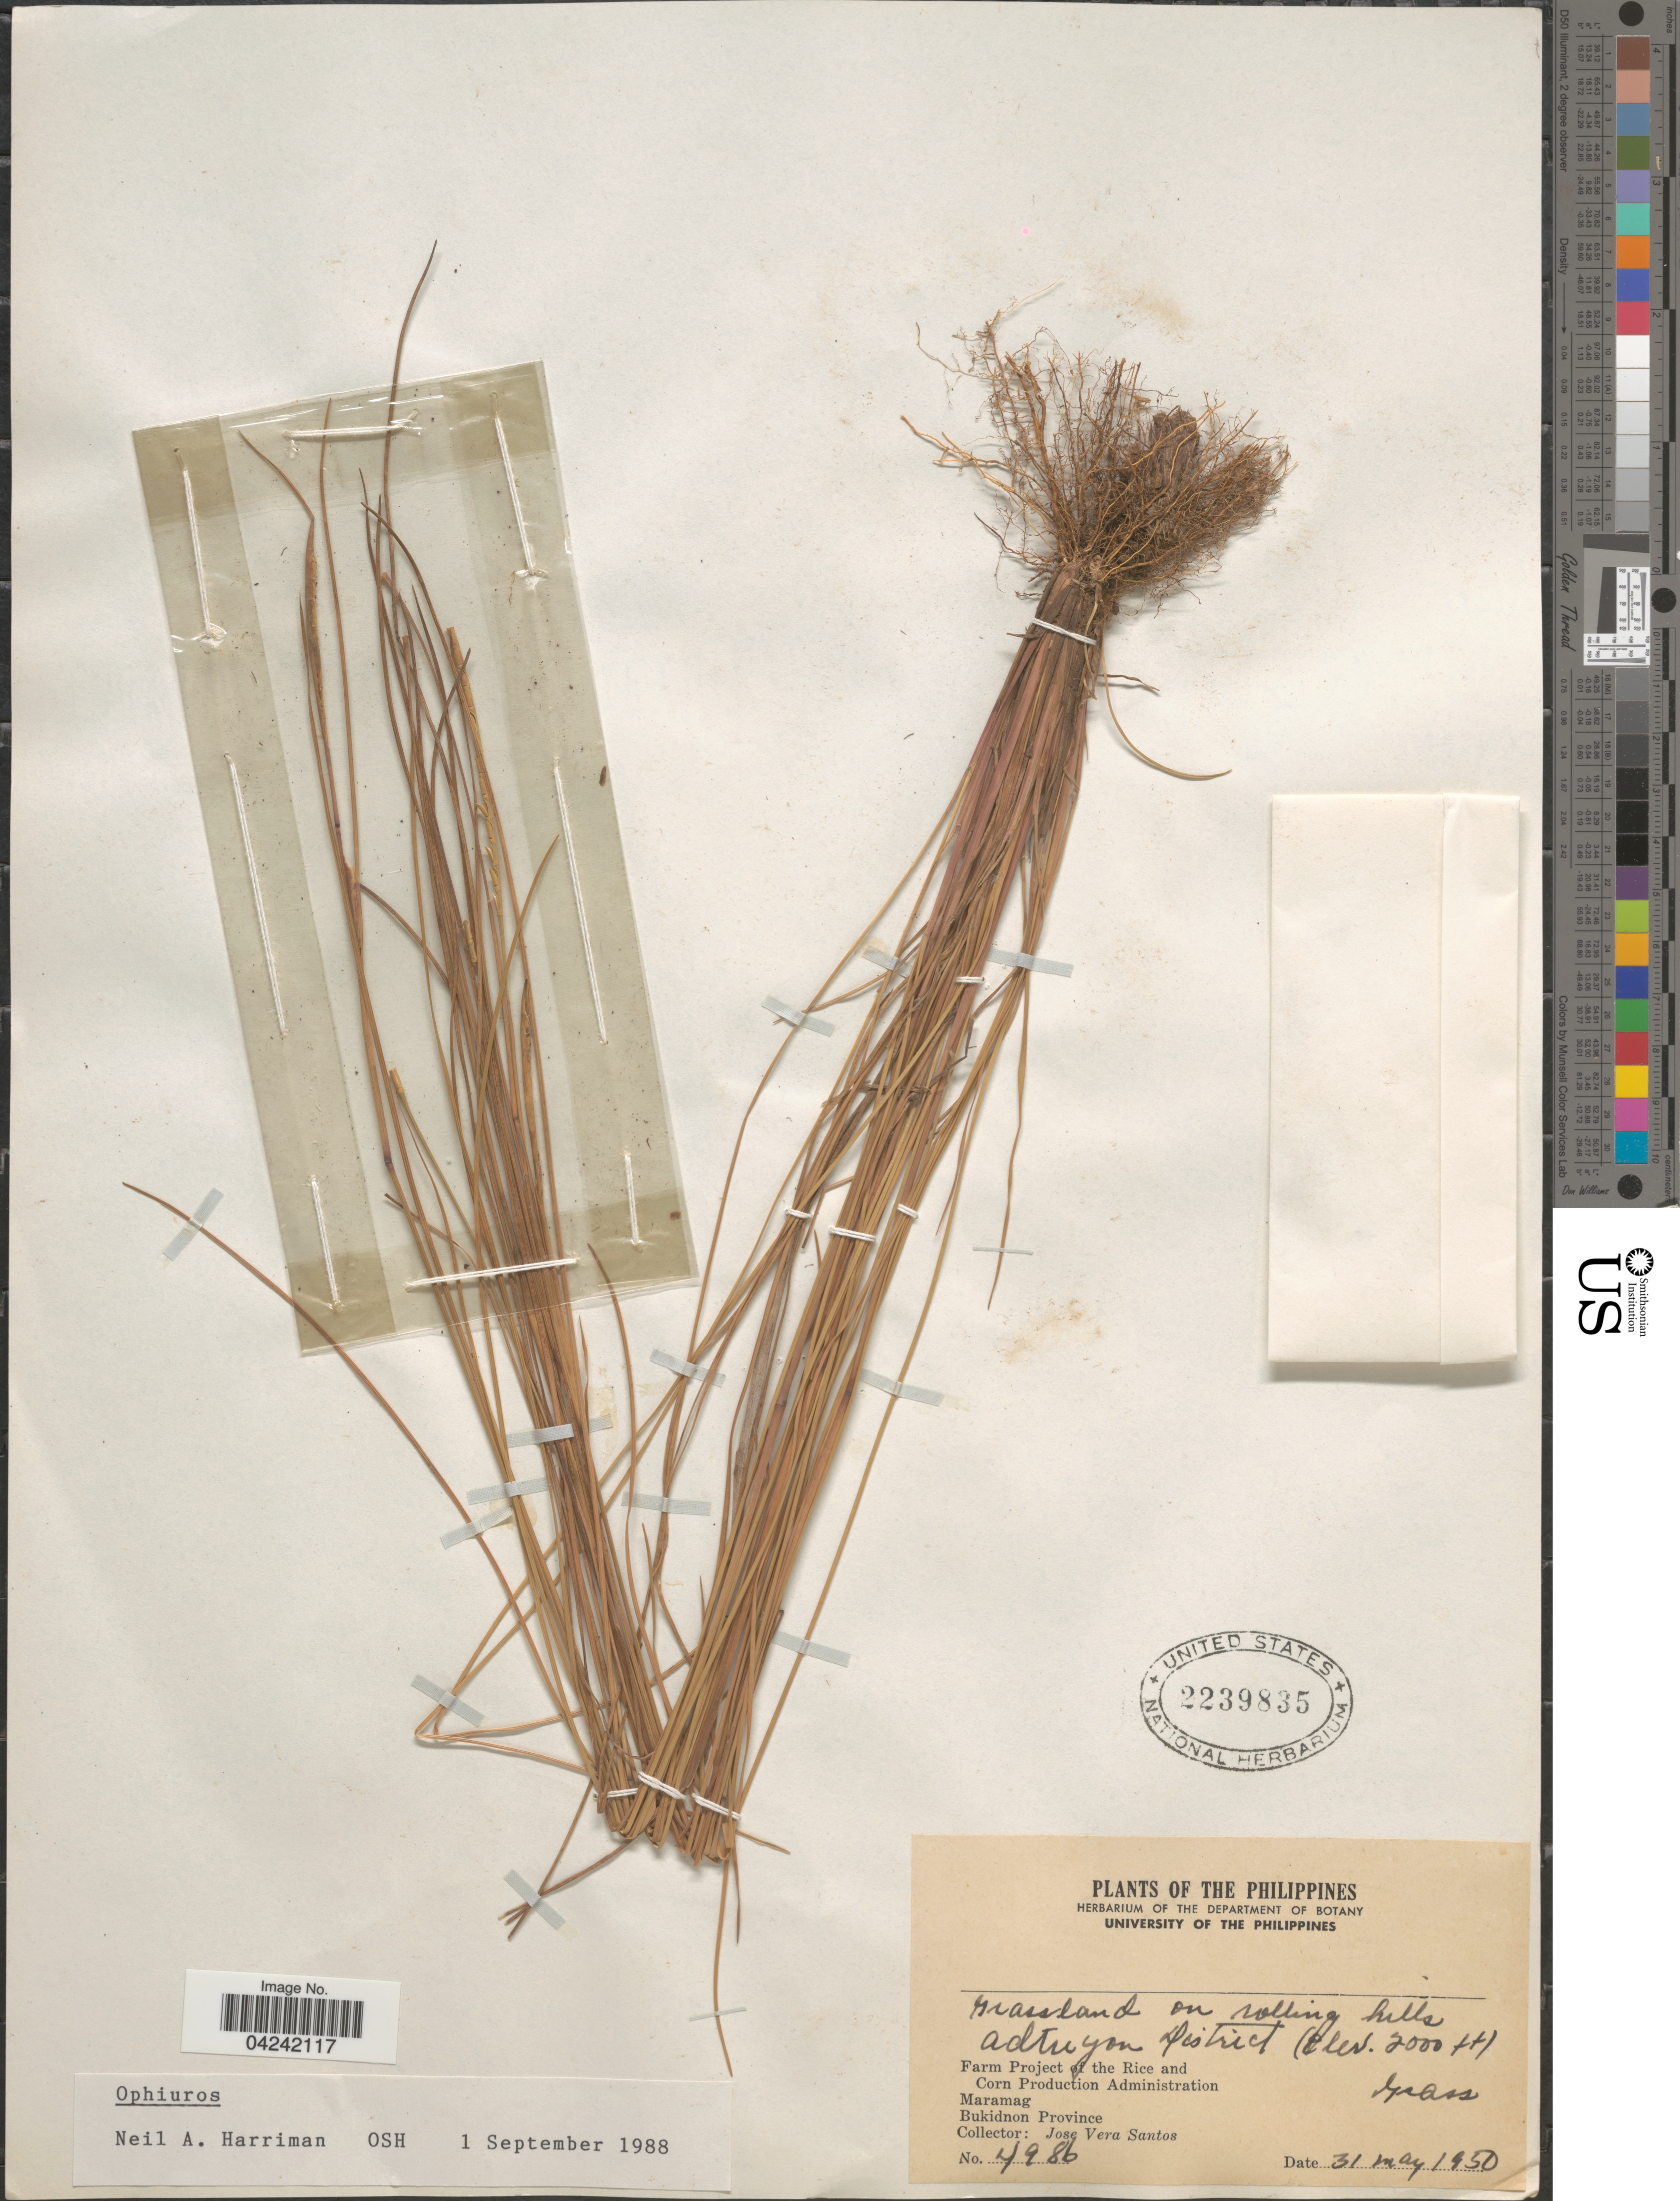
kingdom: Plantae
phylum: Tracheophyta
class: Liliopsida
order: Poales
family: Poaceae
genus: Ophiuros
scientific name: Ophiuros sp.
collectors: J. Santos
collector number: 4986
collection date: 1950-05-31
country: Philippines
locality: Grassland on rolling hills. Adtuyon District. Maramag. Bukidnon Province.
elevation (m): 610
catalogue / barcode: US 2239835